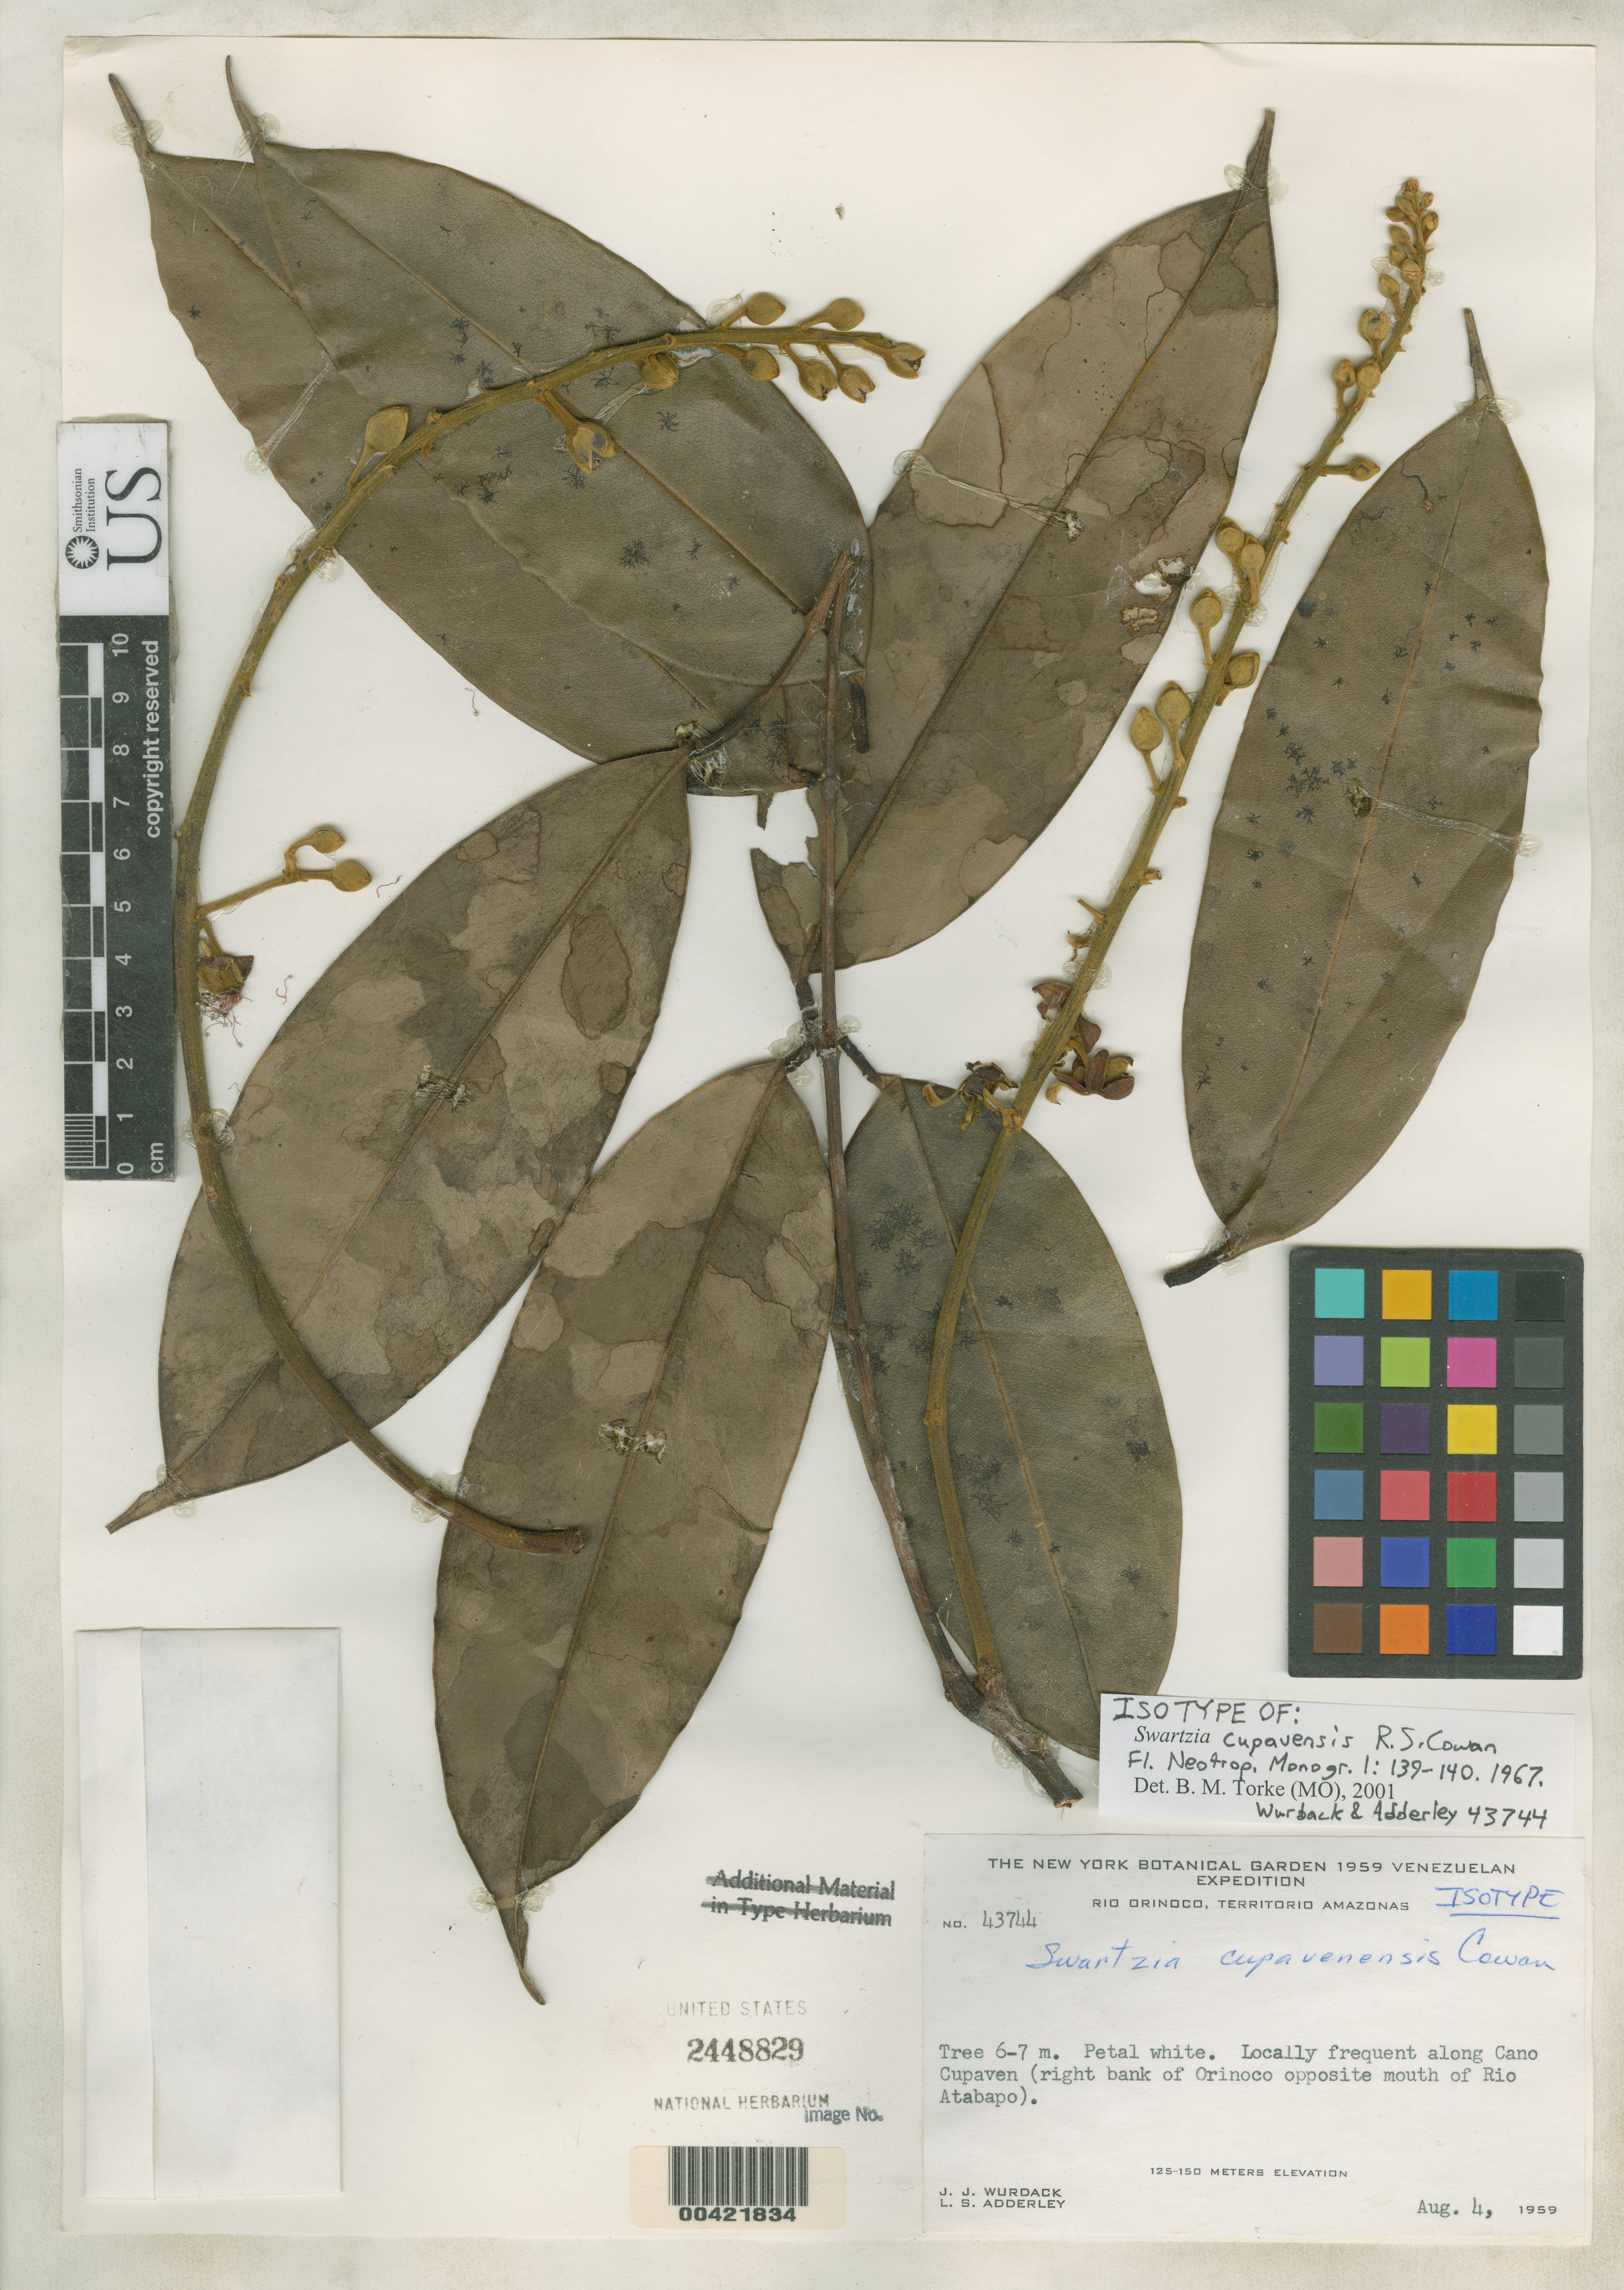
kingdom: Plantae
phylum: Tracheophyta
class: Magnoliopsida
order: Fabales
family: Fabaceae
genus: Swartzia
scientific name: Swartzia cupavenensis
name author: R.S. Cowan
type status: Isotype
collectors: J. J. Wurdack & L. S. Adderley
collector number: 43744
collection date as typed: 04 Aug 1959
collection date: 1959-08-04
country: Venezuela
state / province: Amazonas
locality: Rio Orinoco, along Cano Cupaven (right bank of Orinoco opposite mouth of Rio Atabapo).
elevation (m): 125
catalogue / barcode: US 2448829